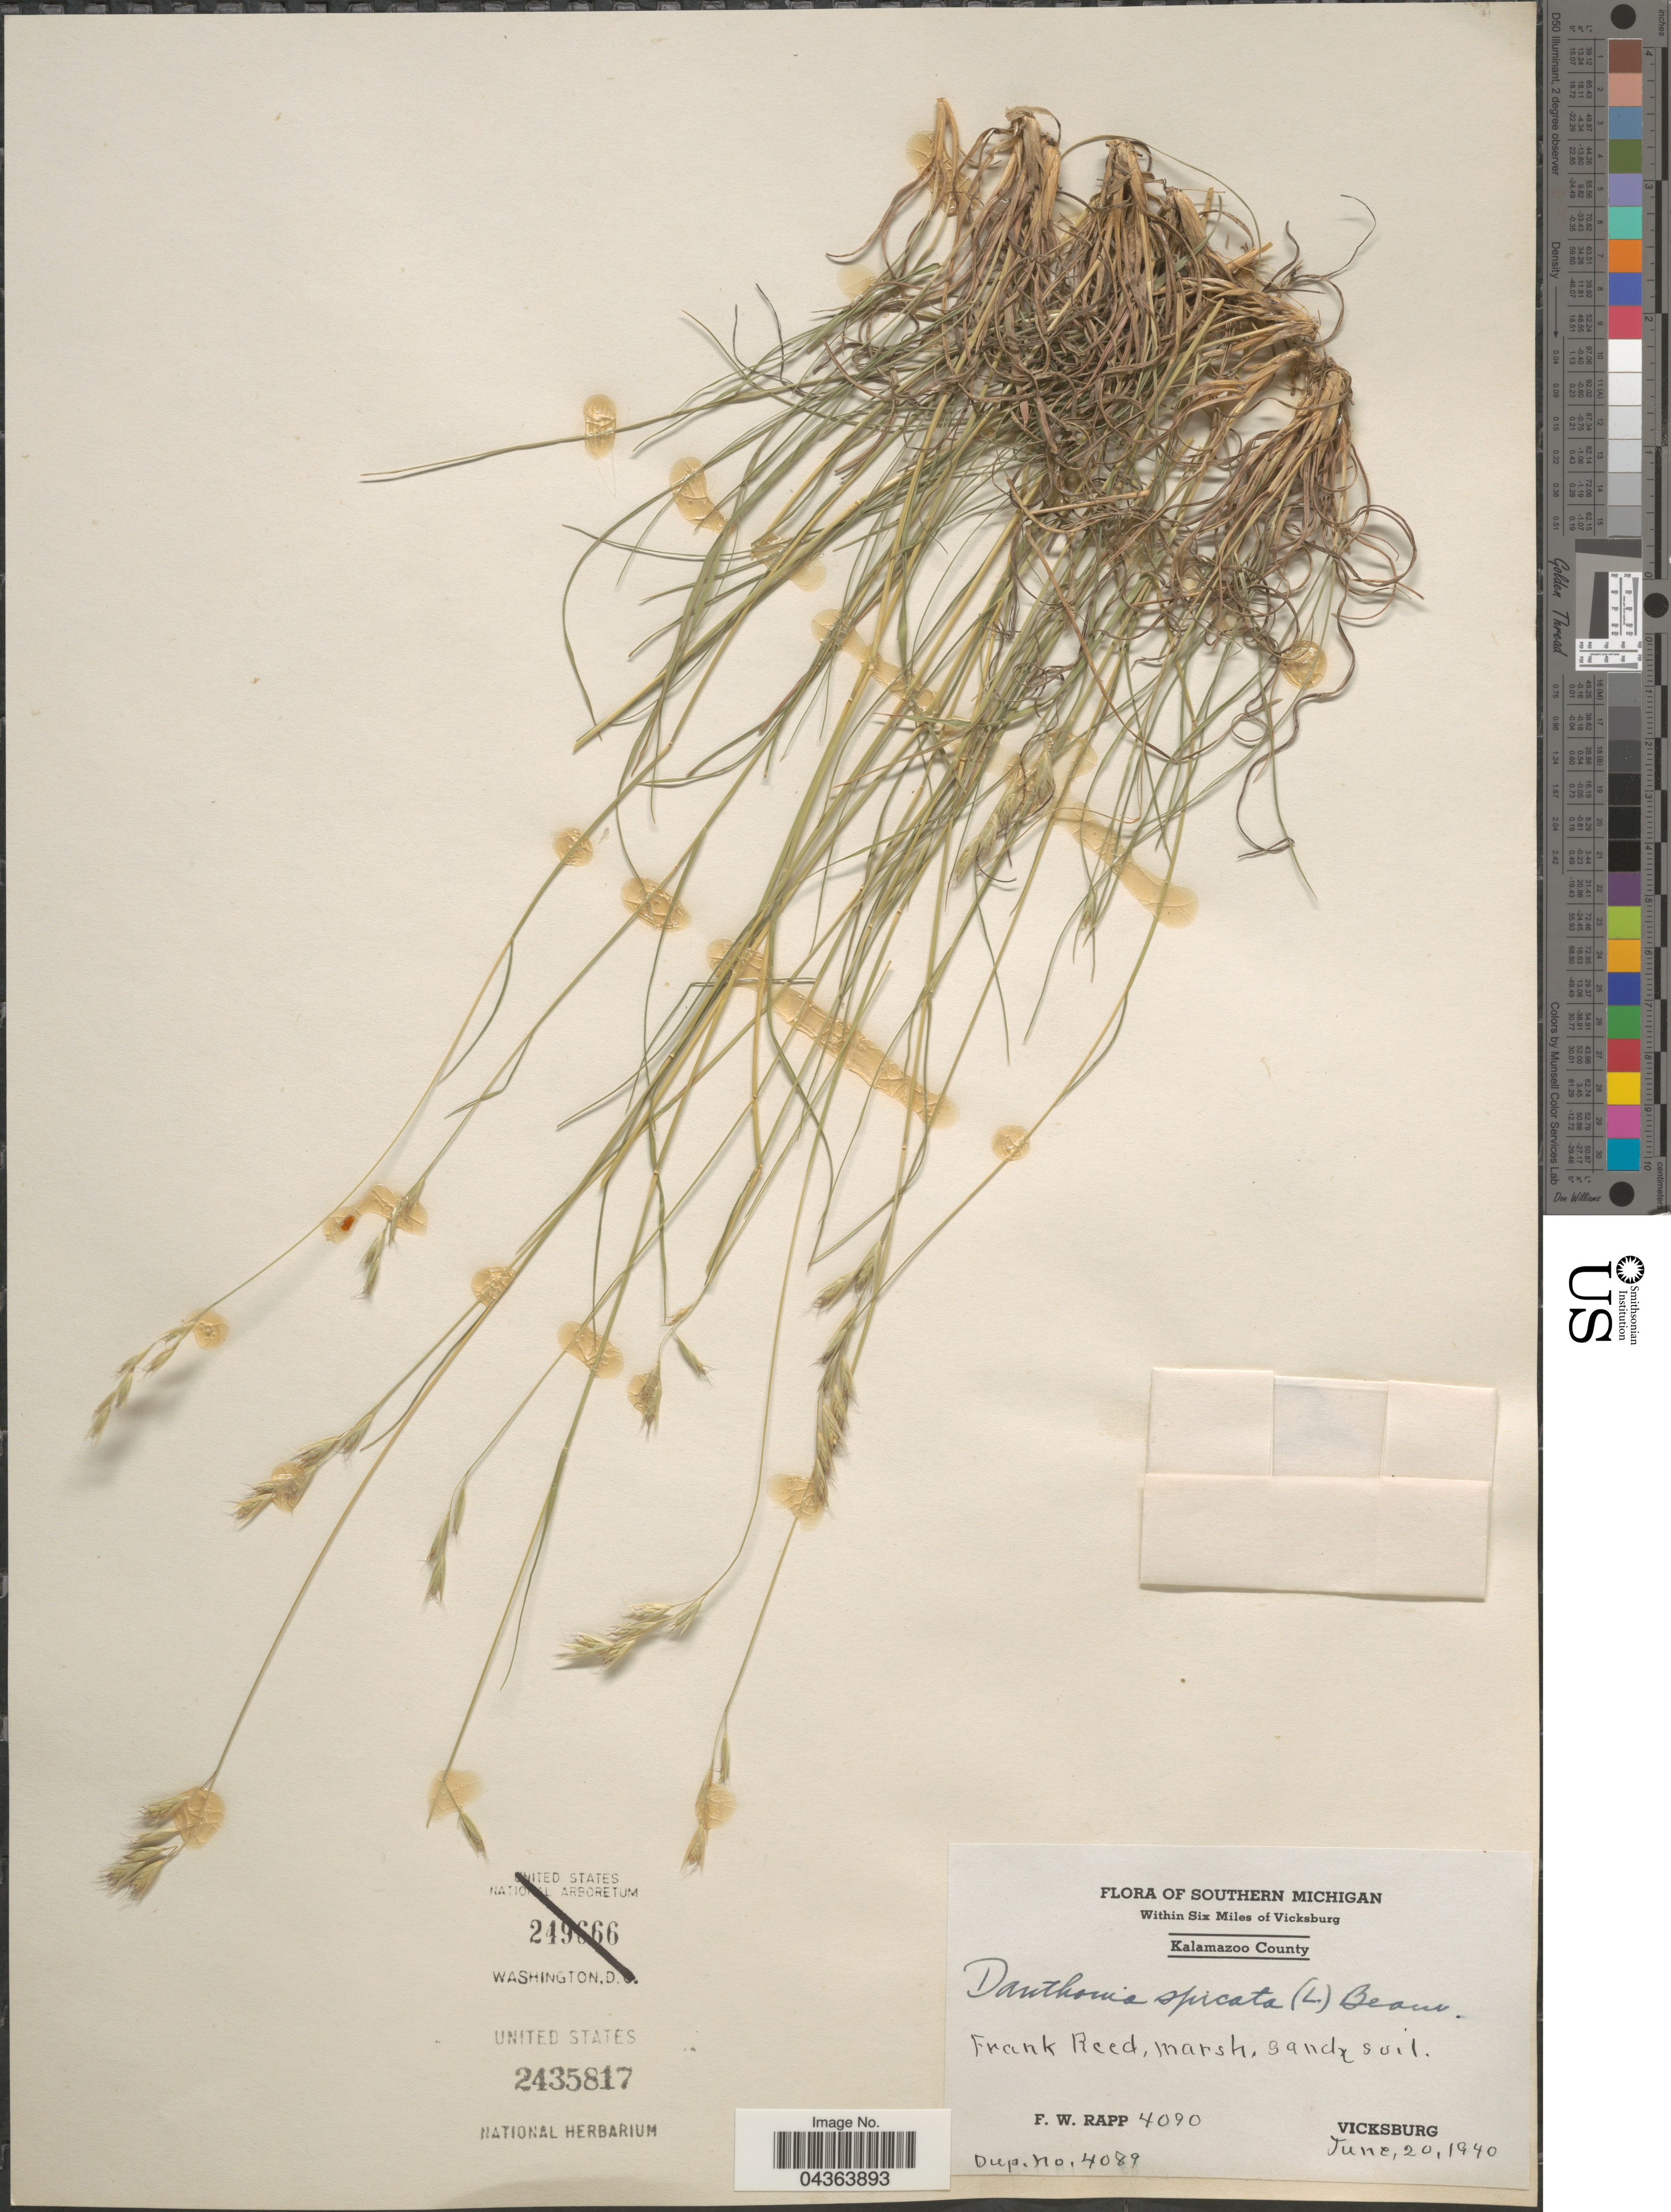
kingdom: Plantae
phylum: Tracheophyta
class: Liliopsida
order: Poales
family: Poaceae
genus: Danthonia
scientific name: Danthonia spicata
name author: (L.) P. Beauv. ex Roem. & Schult.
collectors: F. Rapp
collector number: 4090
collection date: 1940-06-20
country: United States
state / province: Michigan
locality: Southern Michigan. Within Six Miles of Vicksburg. Kalamazoo County. Frank Reed. Vicksburg.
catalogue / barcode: US 2435817